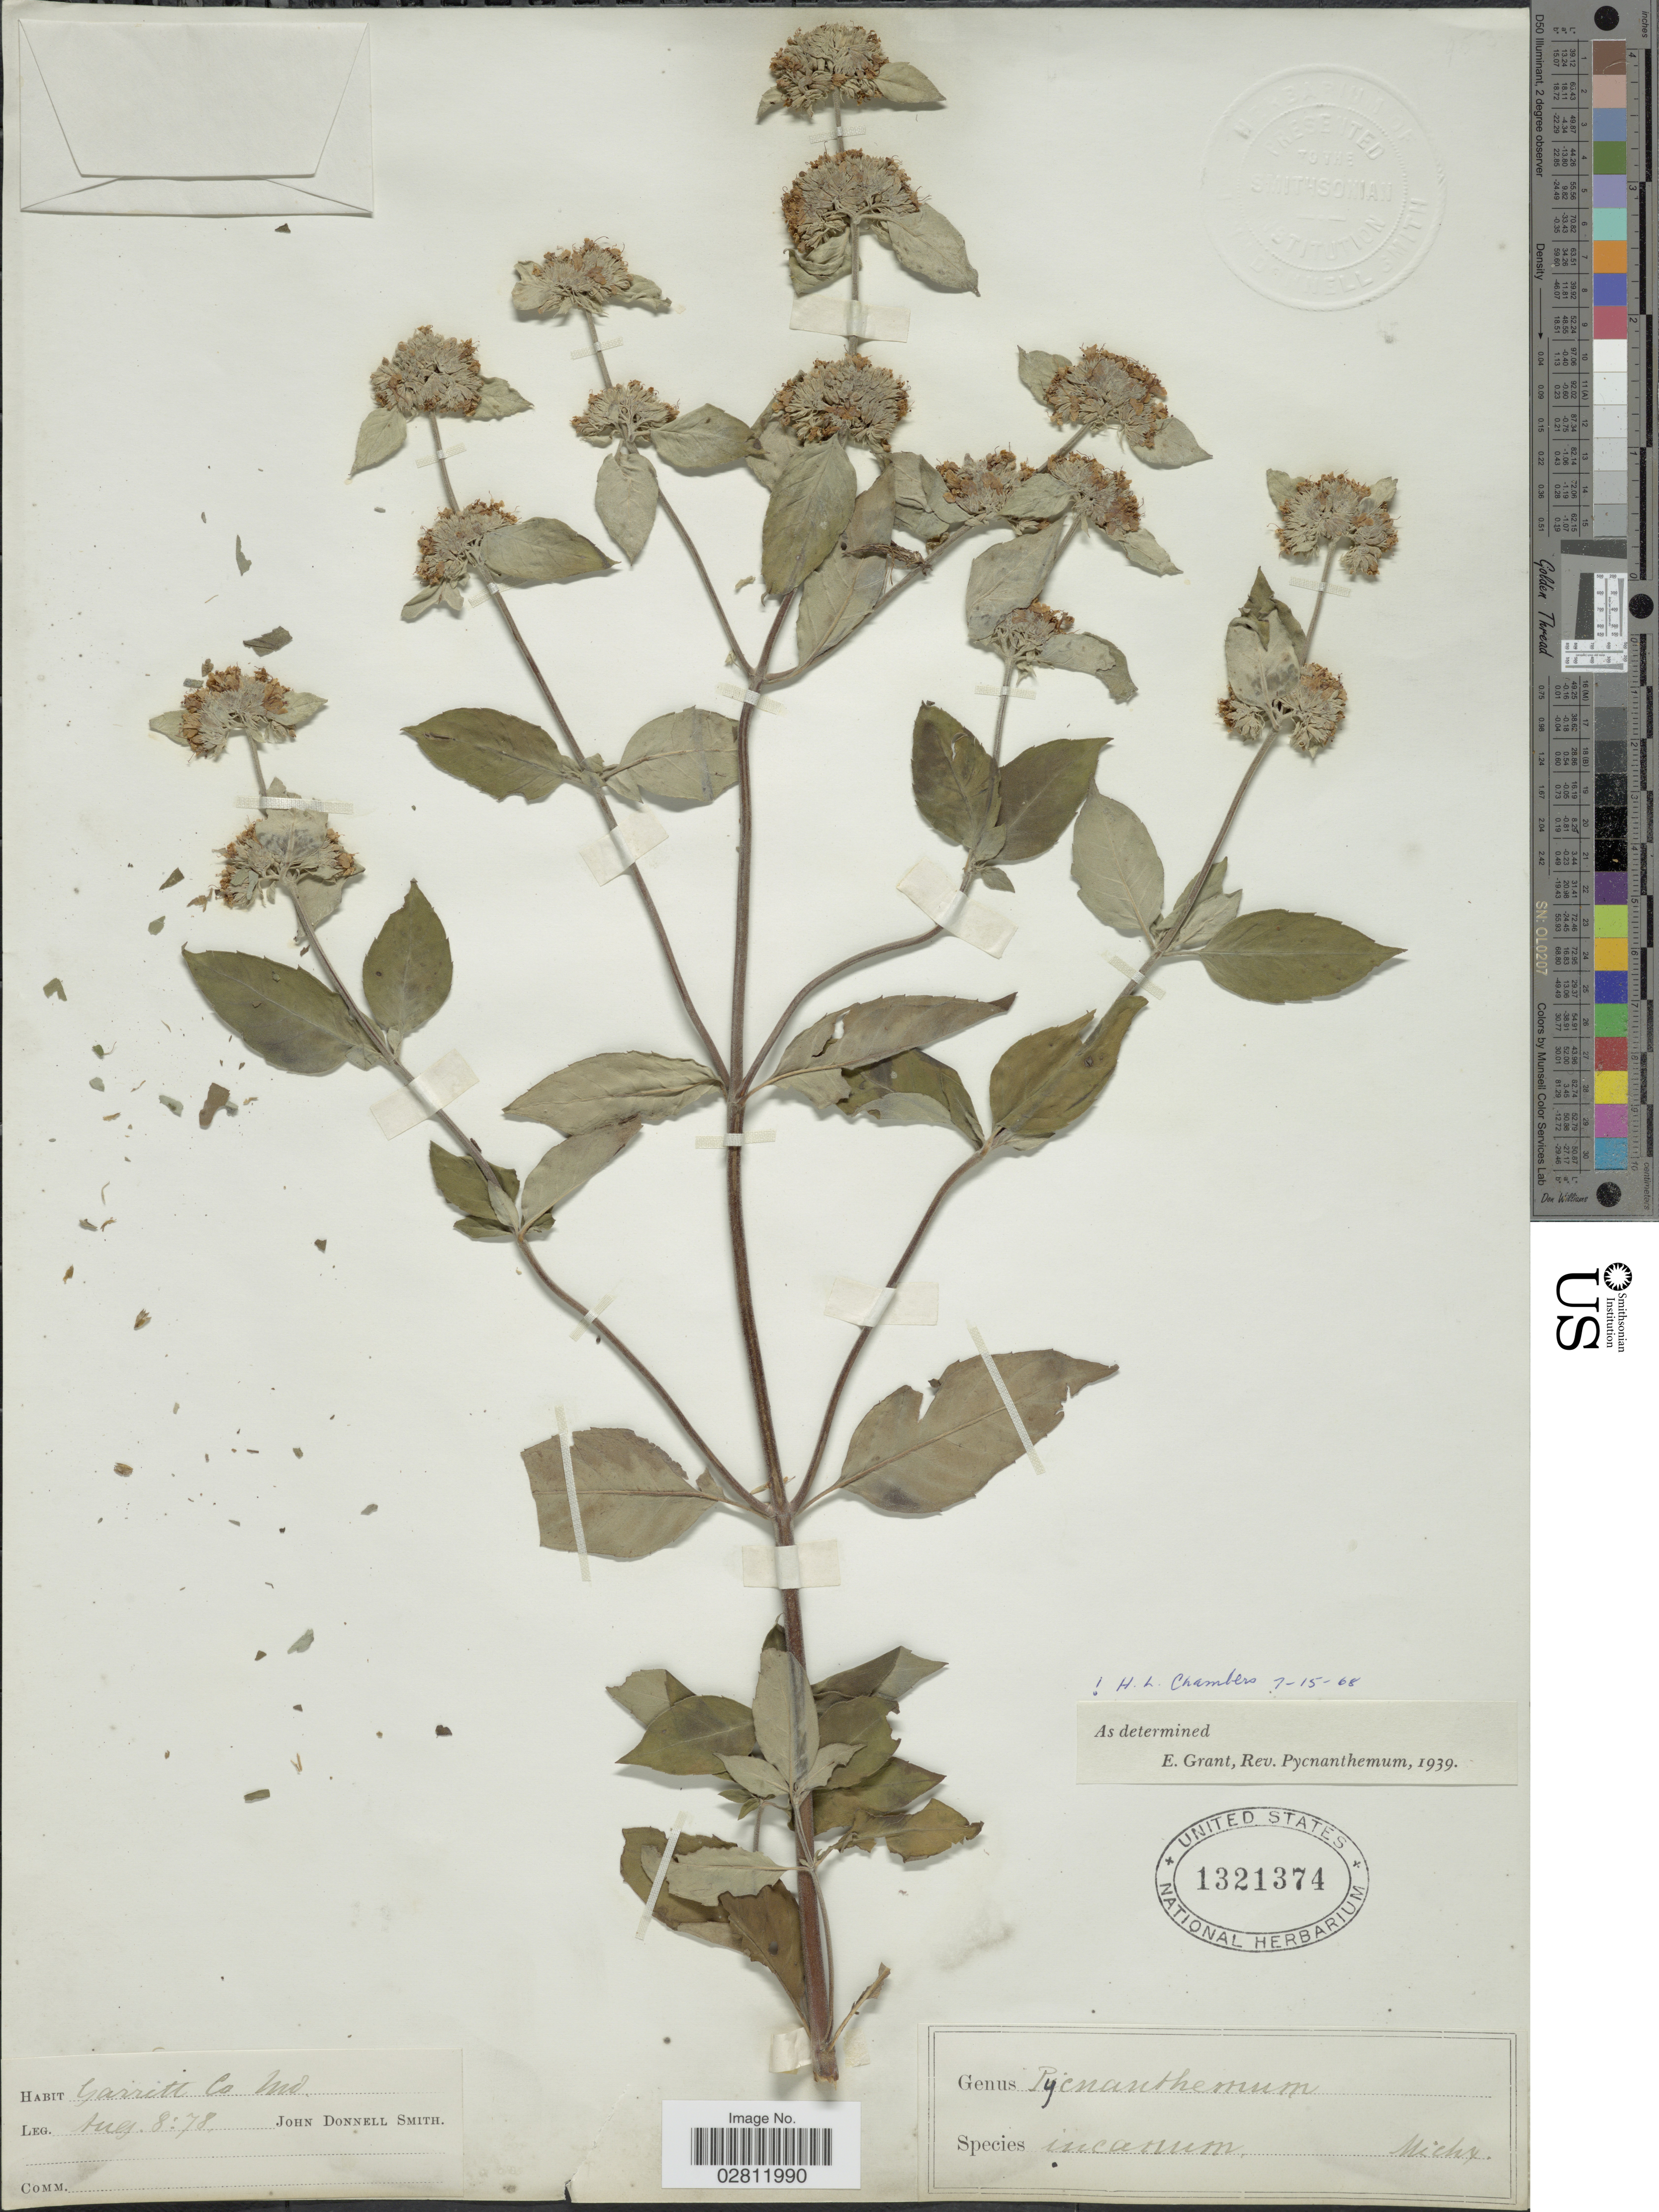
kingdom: Plantae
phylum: Tracheophyta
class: Magnoliopsida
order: Lamiales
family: Lamiaceae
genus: Pycnanthemum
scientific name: Pycnanthemum incanum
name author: (L.) Michx.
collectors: J. Donnell Smith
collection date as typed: Transcribed d/m/y: 8/8/78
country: United States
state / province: Maryland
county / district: Garrett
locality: Garrett Co.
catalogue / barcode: US 1321374